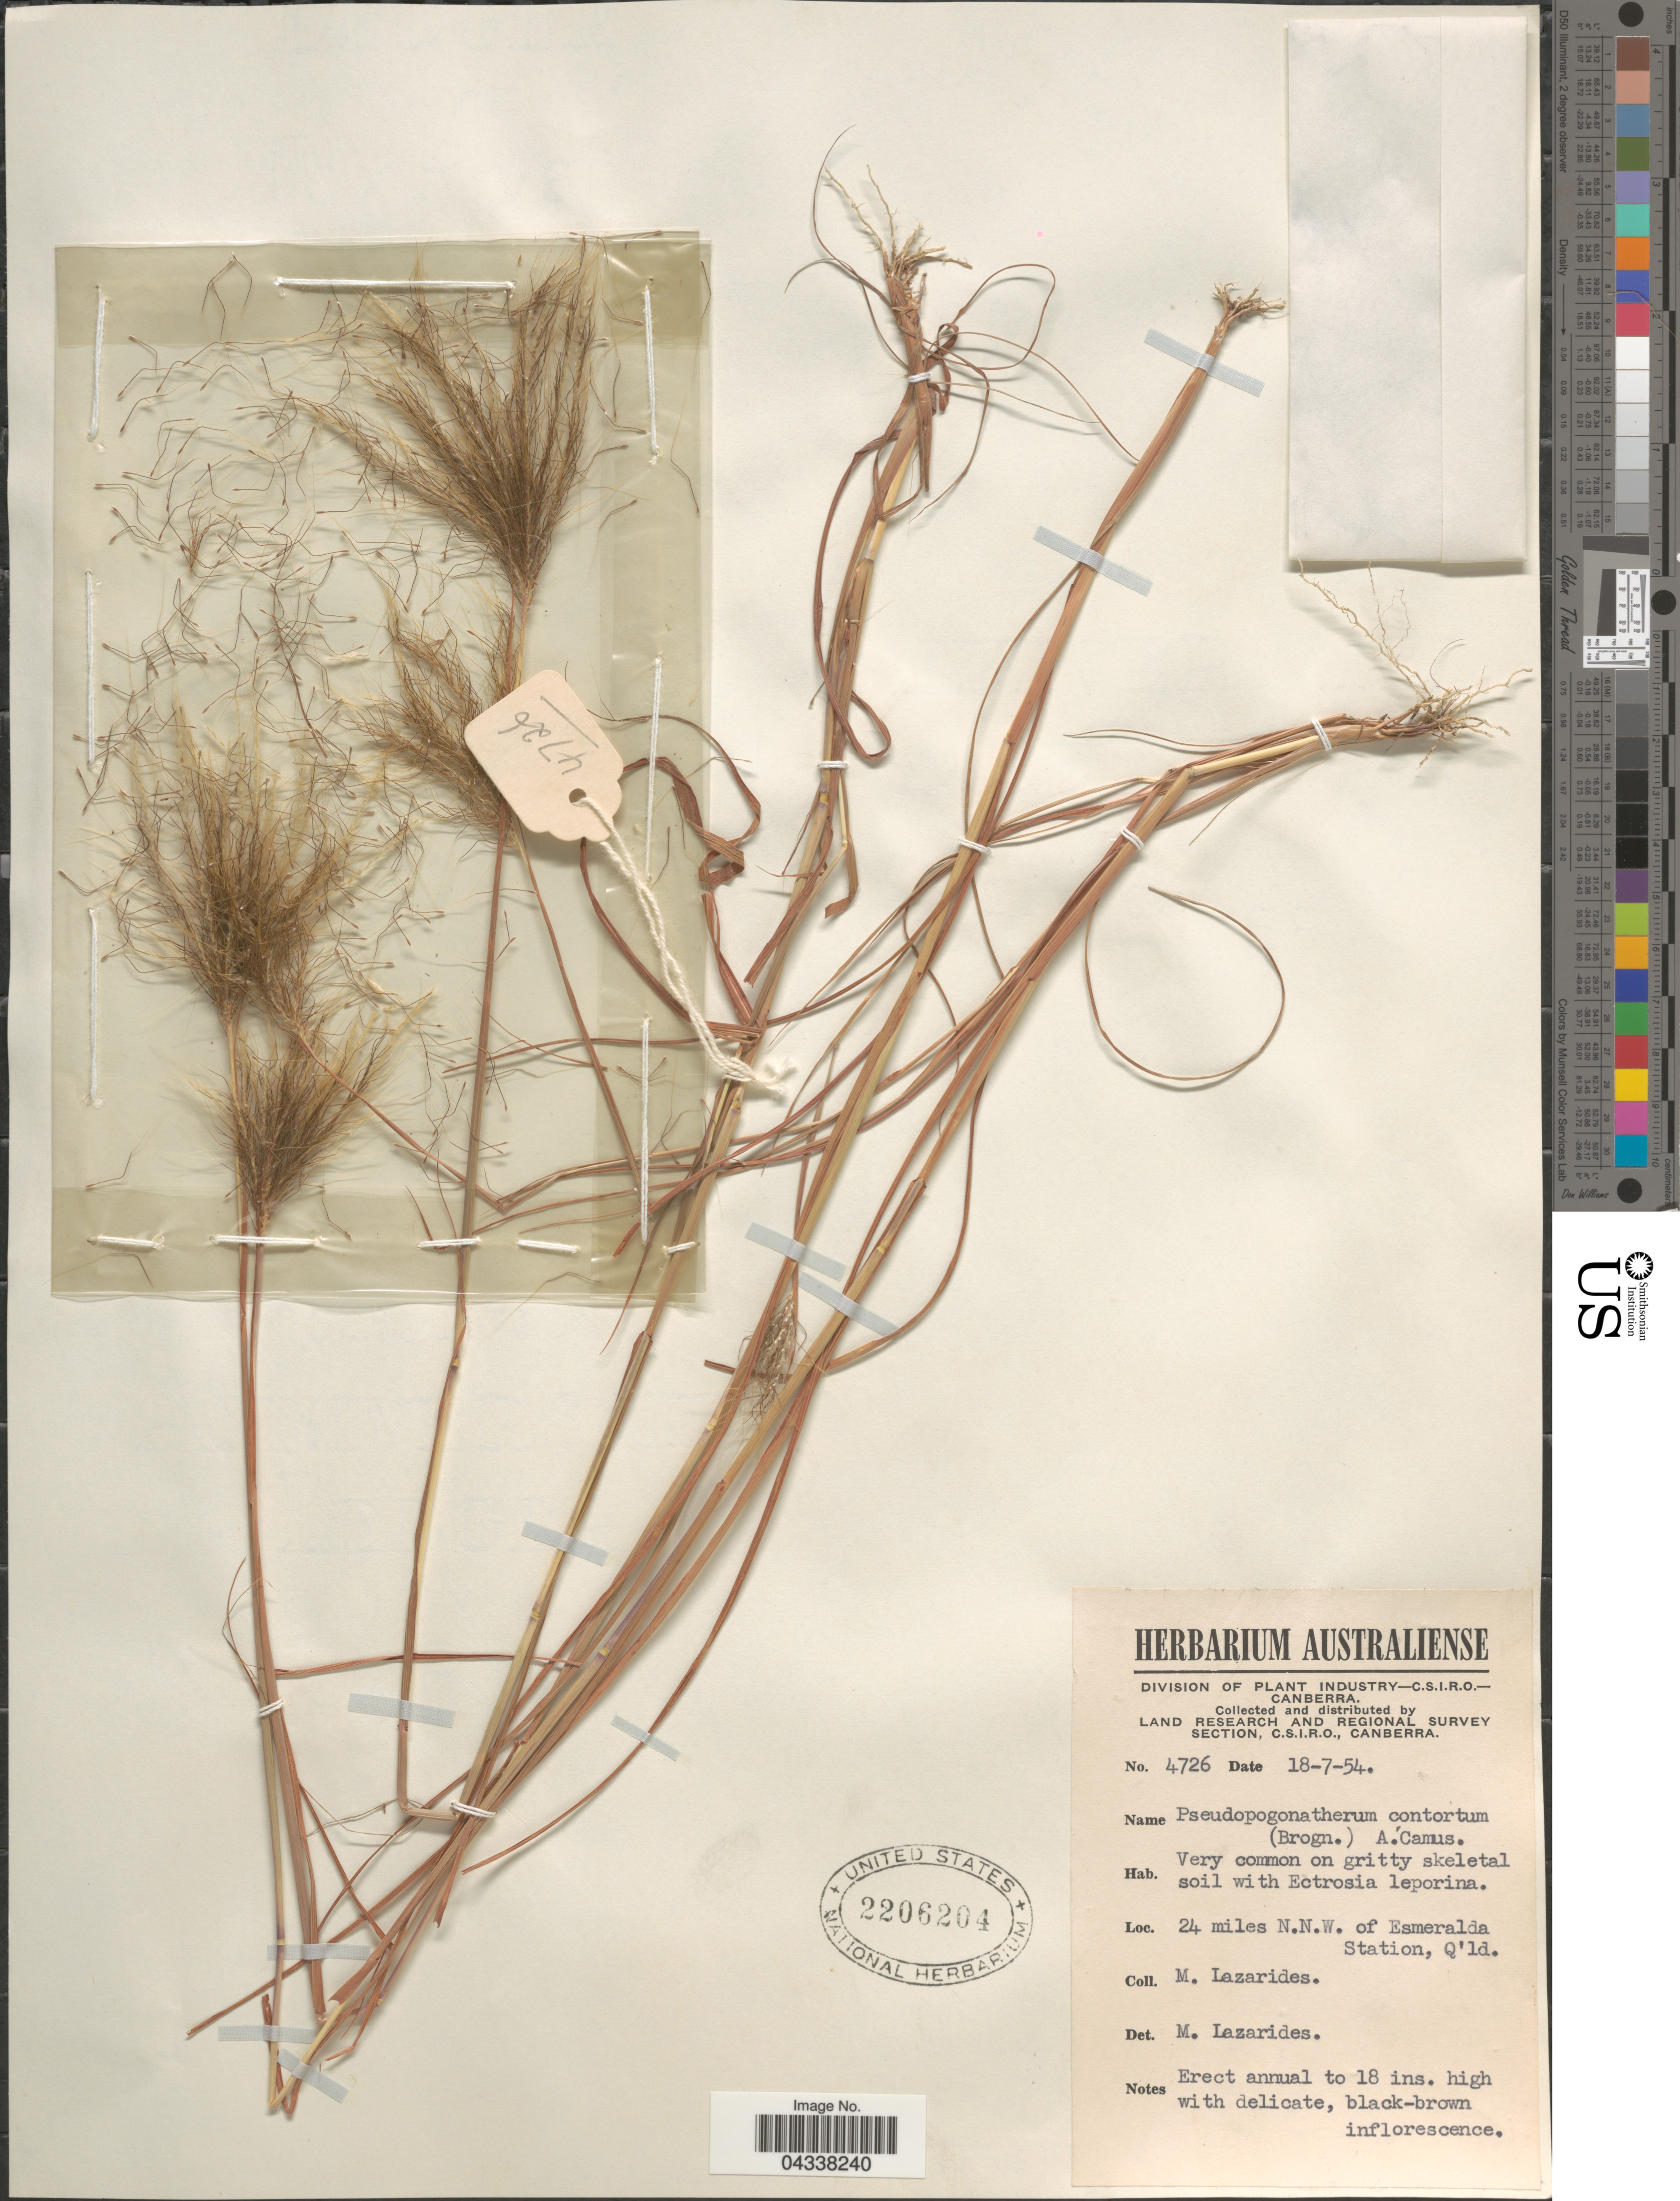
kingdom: Plantae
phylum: Tracheophyta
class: Liliopsida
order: Poales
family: Poaceae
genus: Pseudopogonatherum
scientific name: Pseudopogonatherum contortum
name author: A. Camus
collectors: M. Lazarides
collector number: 4726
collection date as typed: Transcribed d/m/y: 18/7/54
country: Australia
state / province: Queensland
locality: Land Research and Regional Survey. 24 miles N.N.W. of Esmeralda Station.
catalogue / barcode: US 2206204